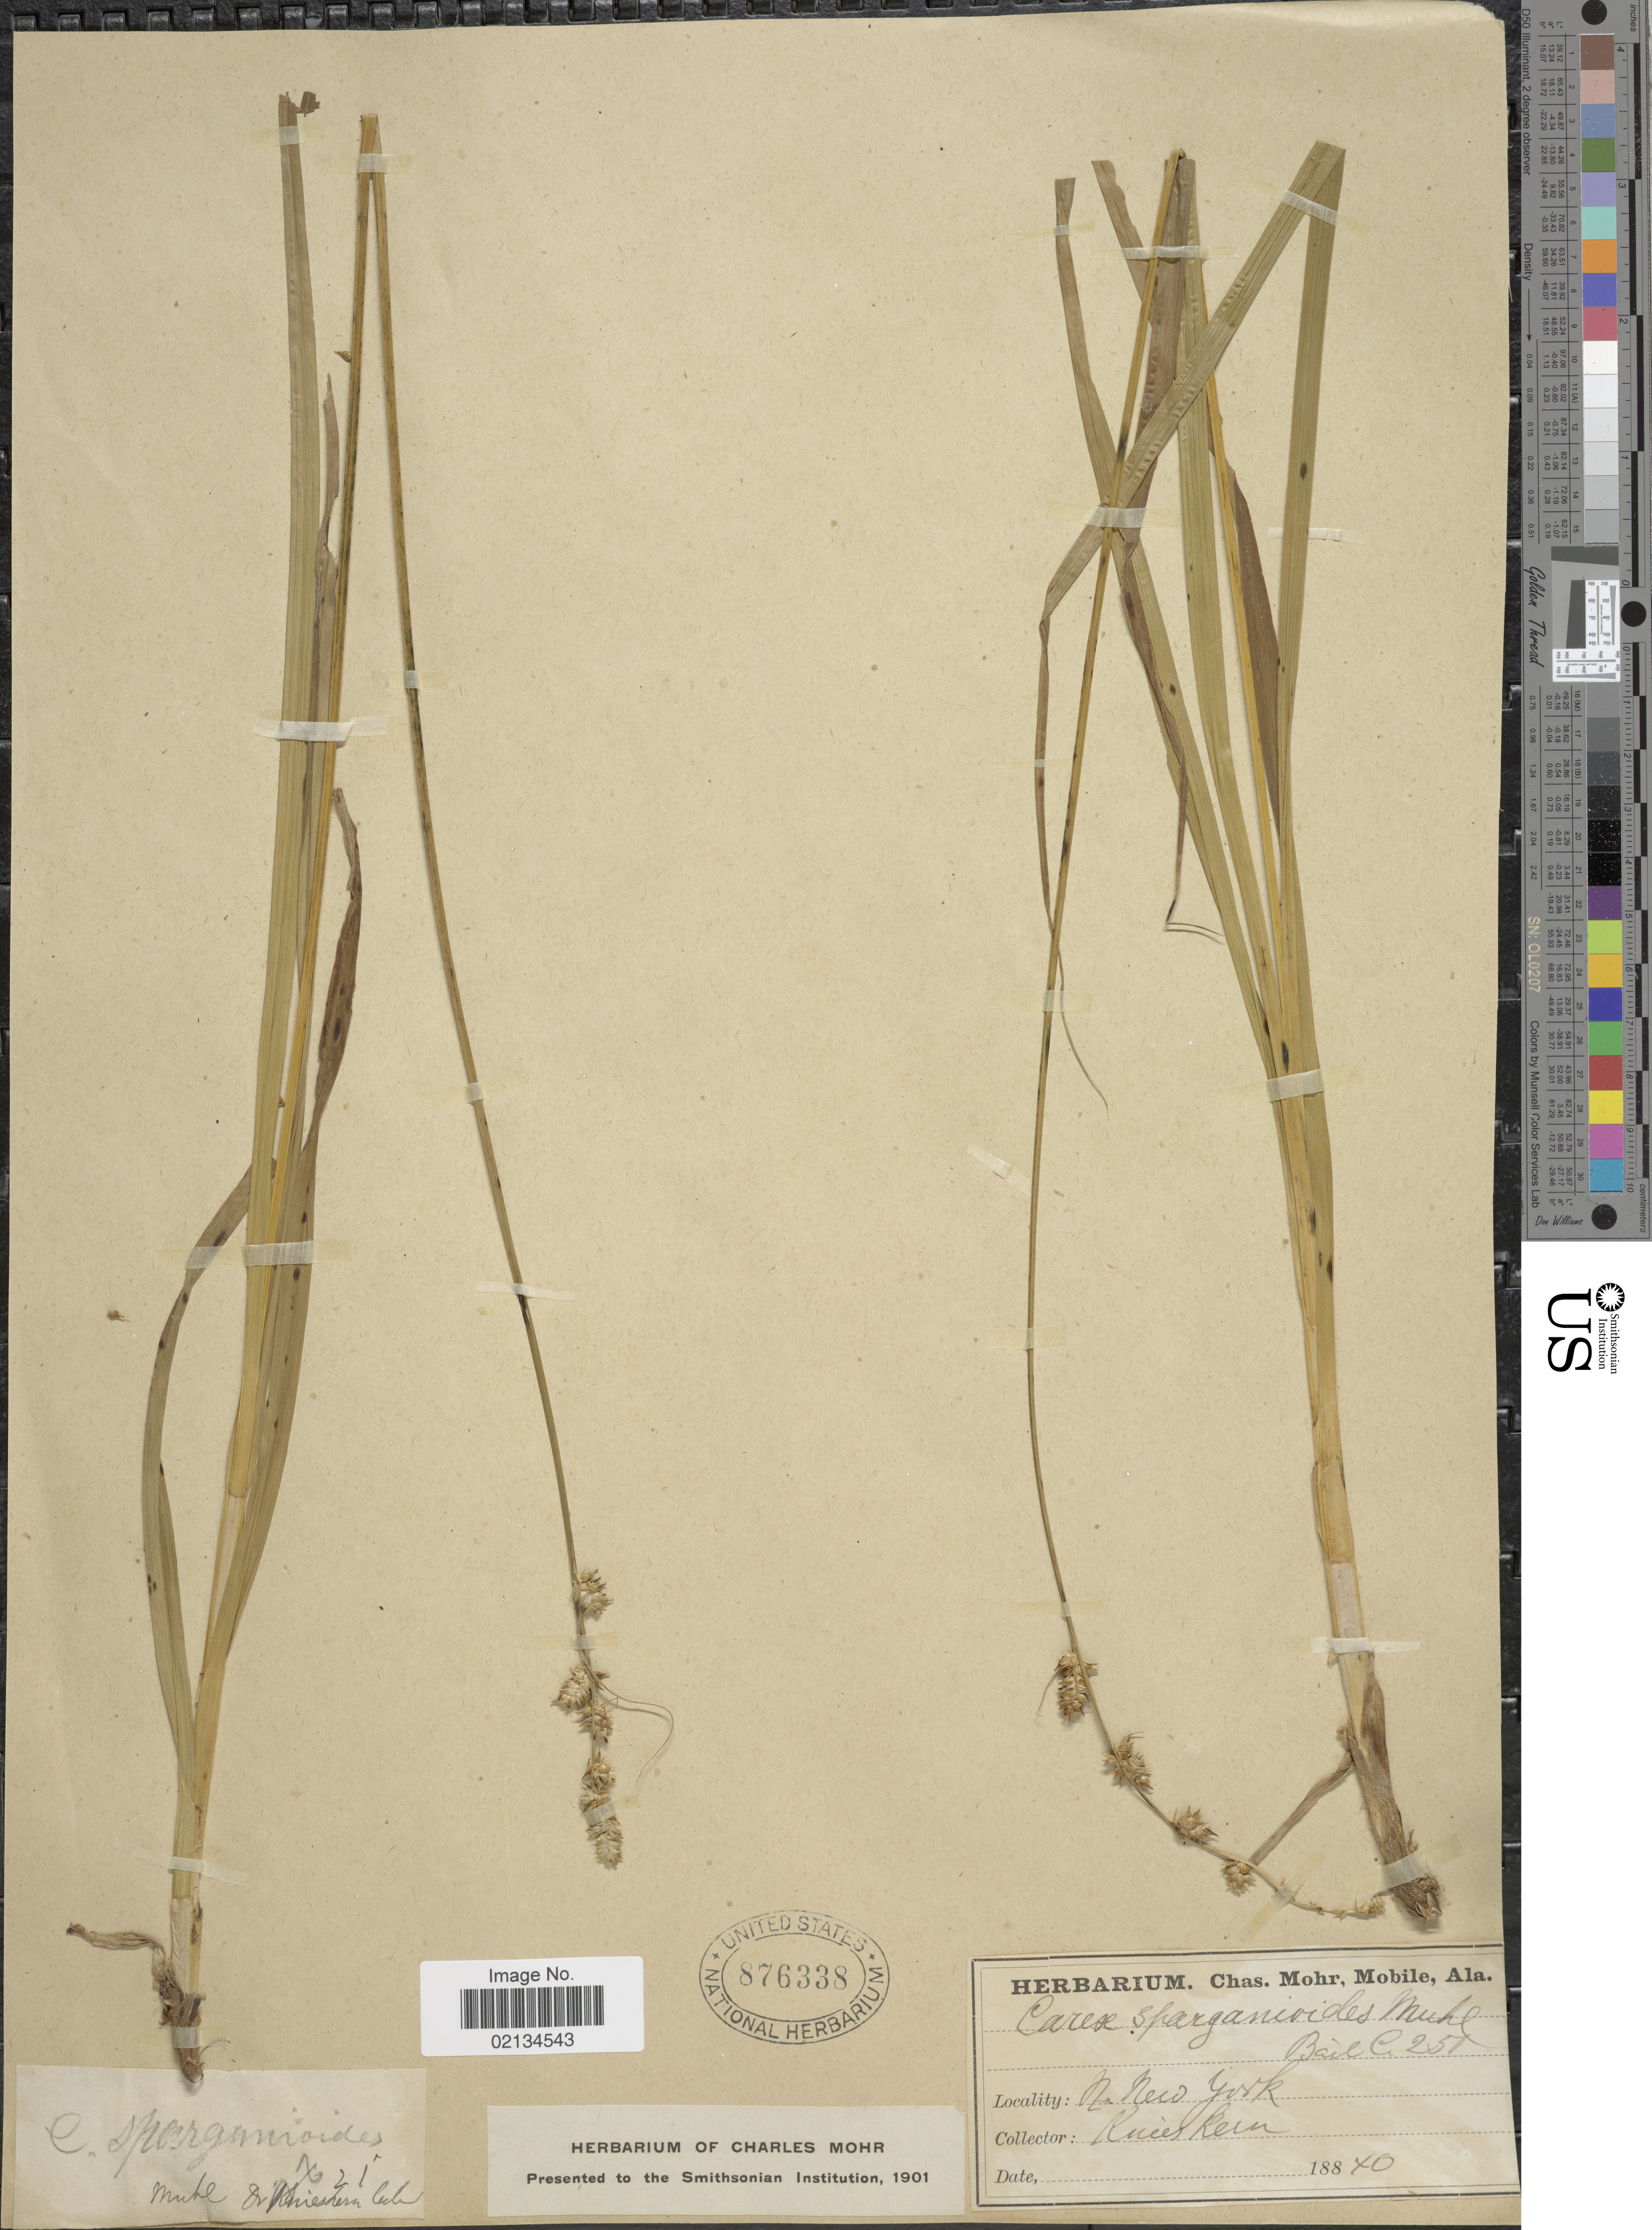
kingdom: Plantae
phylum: Tracheophyta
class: Liliopsida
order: Poales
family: Cyperaceae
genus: Carex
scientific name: Carex sparganioides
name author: Muhl. ex Willd.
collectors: P. D. Knieskern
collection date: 1840-10-21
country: United States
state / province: New York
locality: N. New York.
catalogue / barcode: US 876338